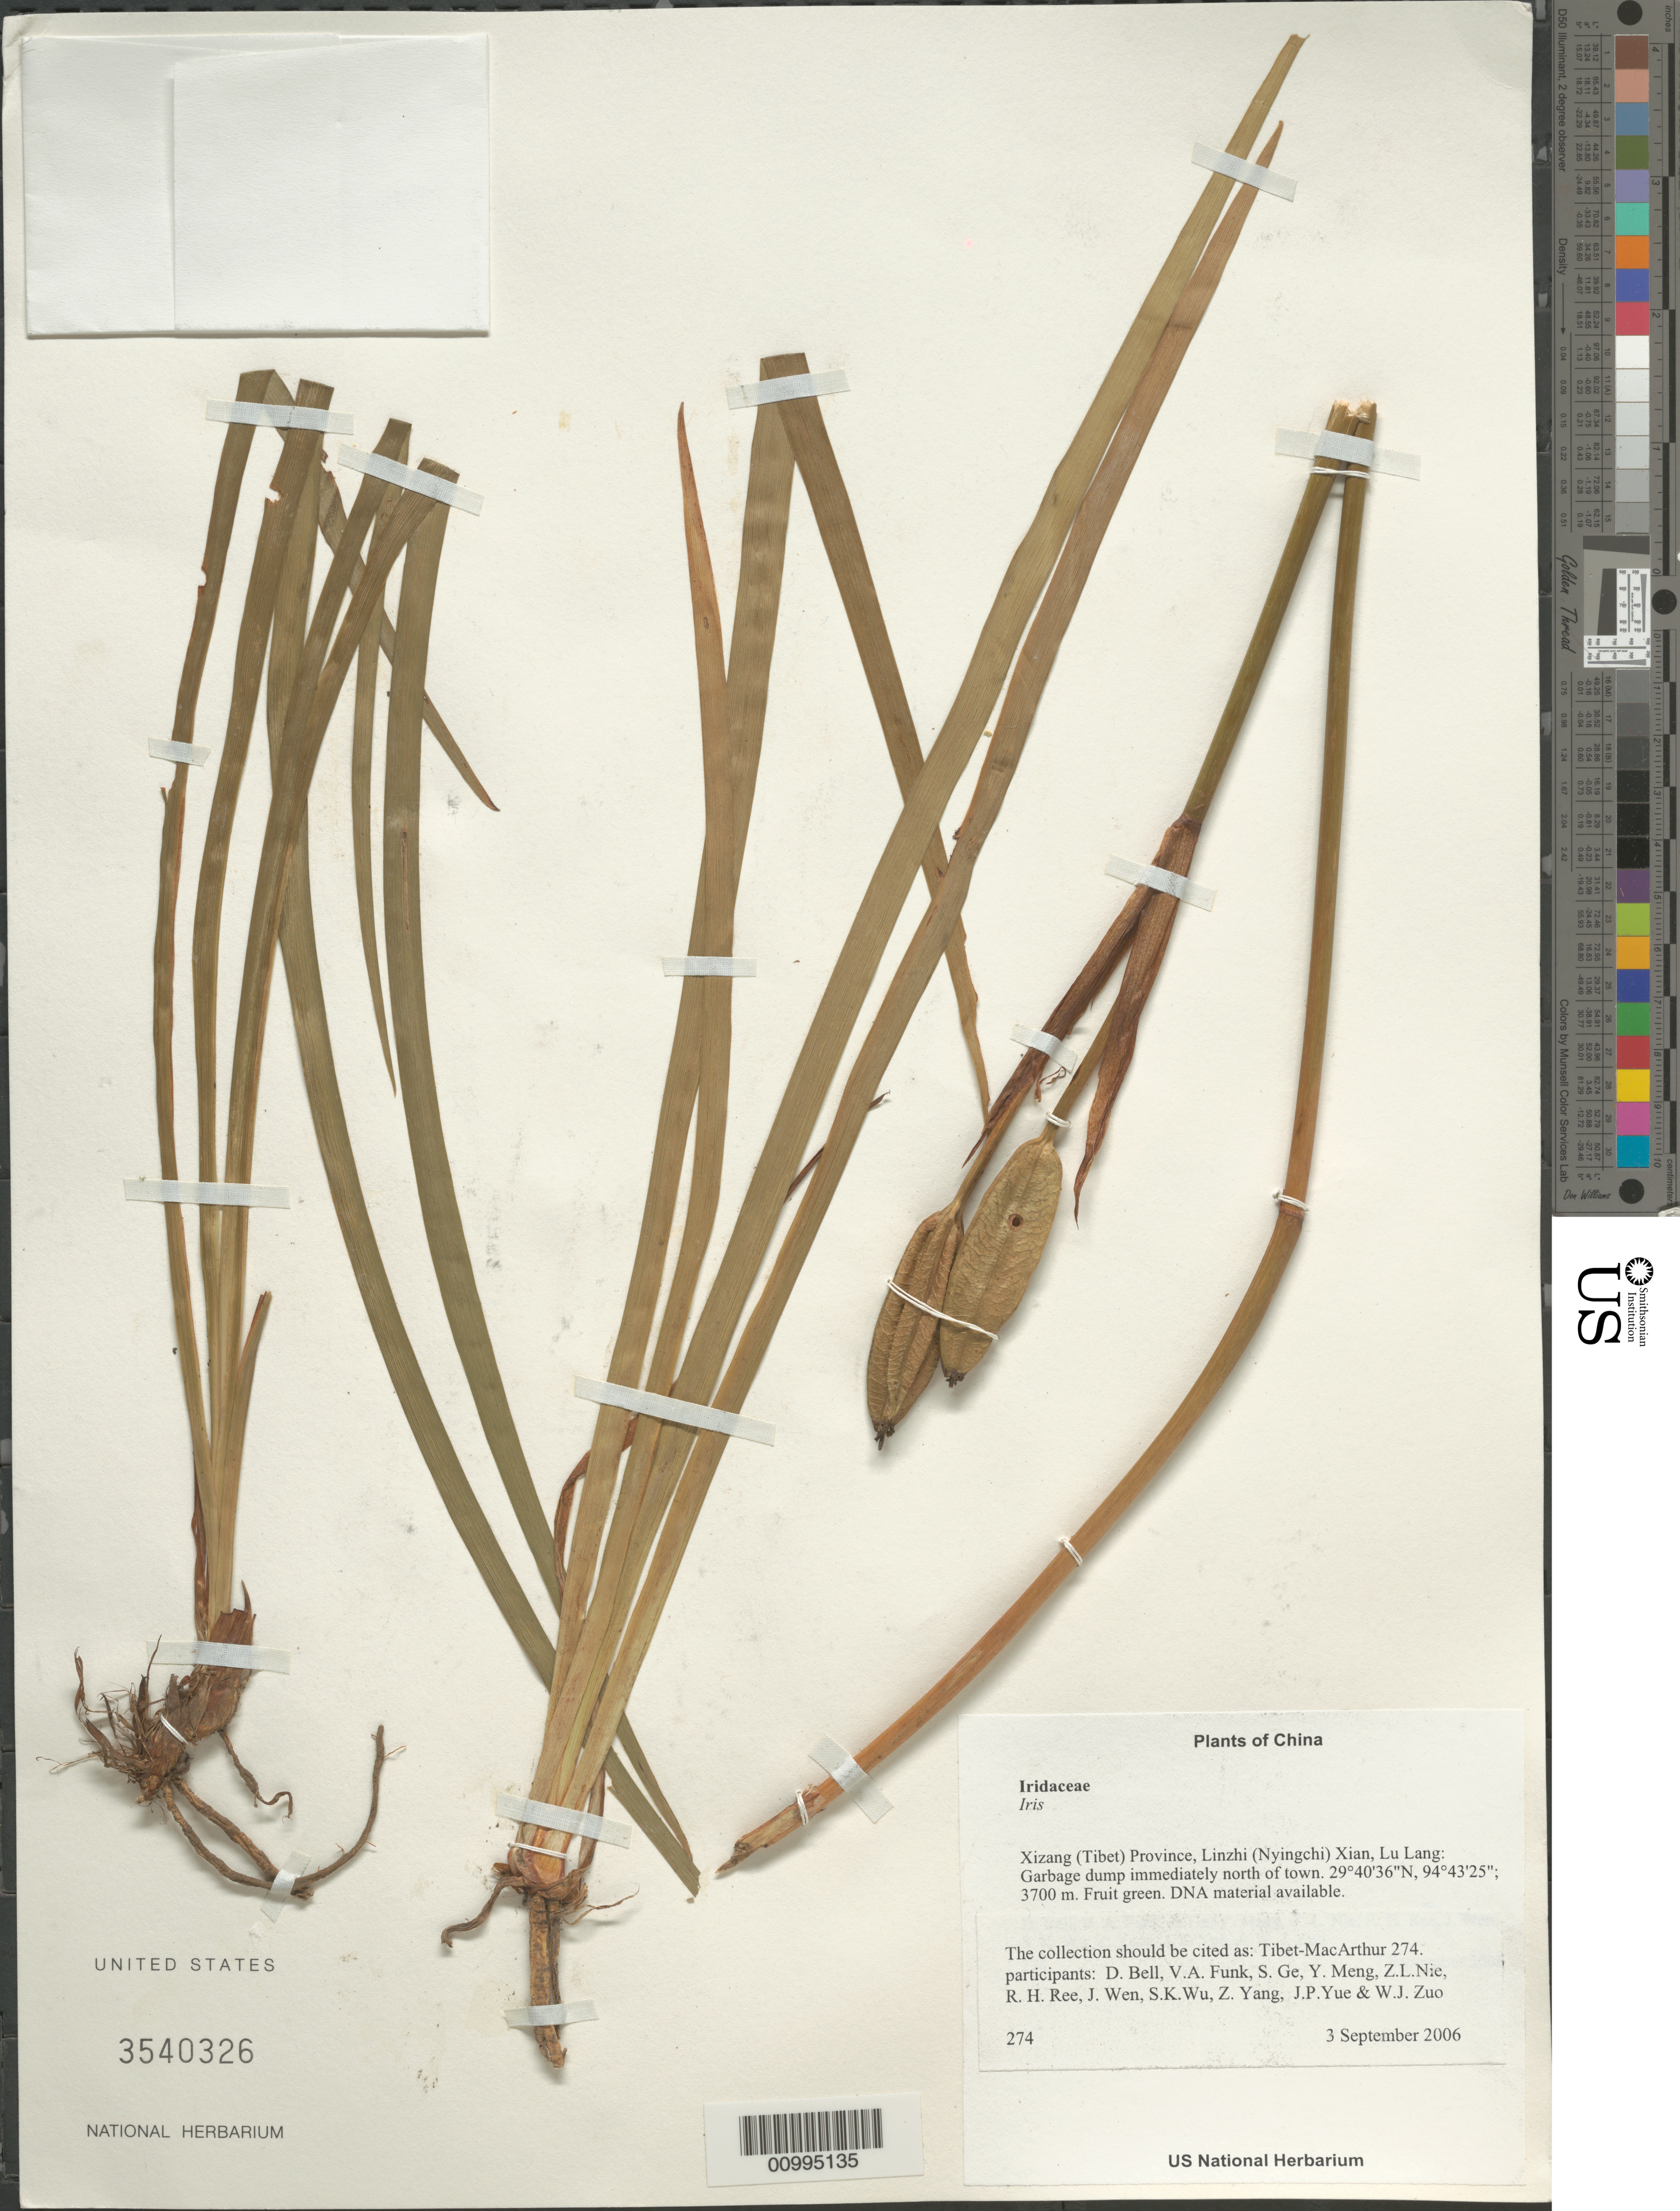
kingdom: Plantae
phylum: Tracheophyta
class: Liliopsida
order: Asparagales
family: Iridaceae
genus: Iris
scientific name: Iris sp.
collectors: Tibet-MacArthur, D. A. Bell, V. Funk, S. Ge, Y. Meng, Z. Nie, R. Ree, J. Wen, S. K. Wu, Z. Yang, J. Yue & W. Zuo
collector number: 274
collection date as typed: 07 Sep 2006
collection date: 2006-09-07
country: China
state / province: Xizang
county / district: Linzhi (Nyingchi) Xian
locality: Lu Lang. Garbage dump immediately north of town.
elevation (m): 3700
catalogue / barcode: US 3540326